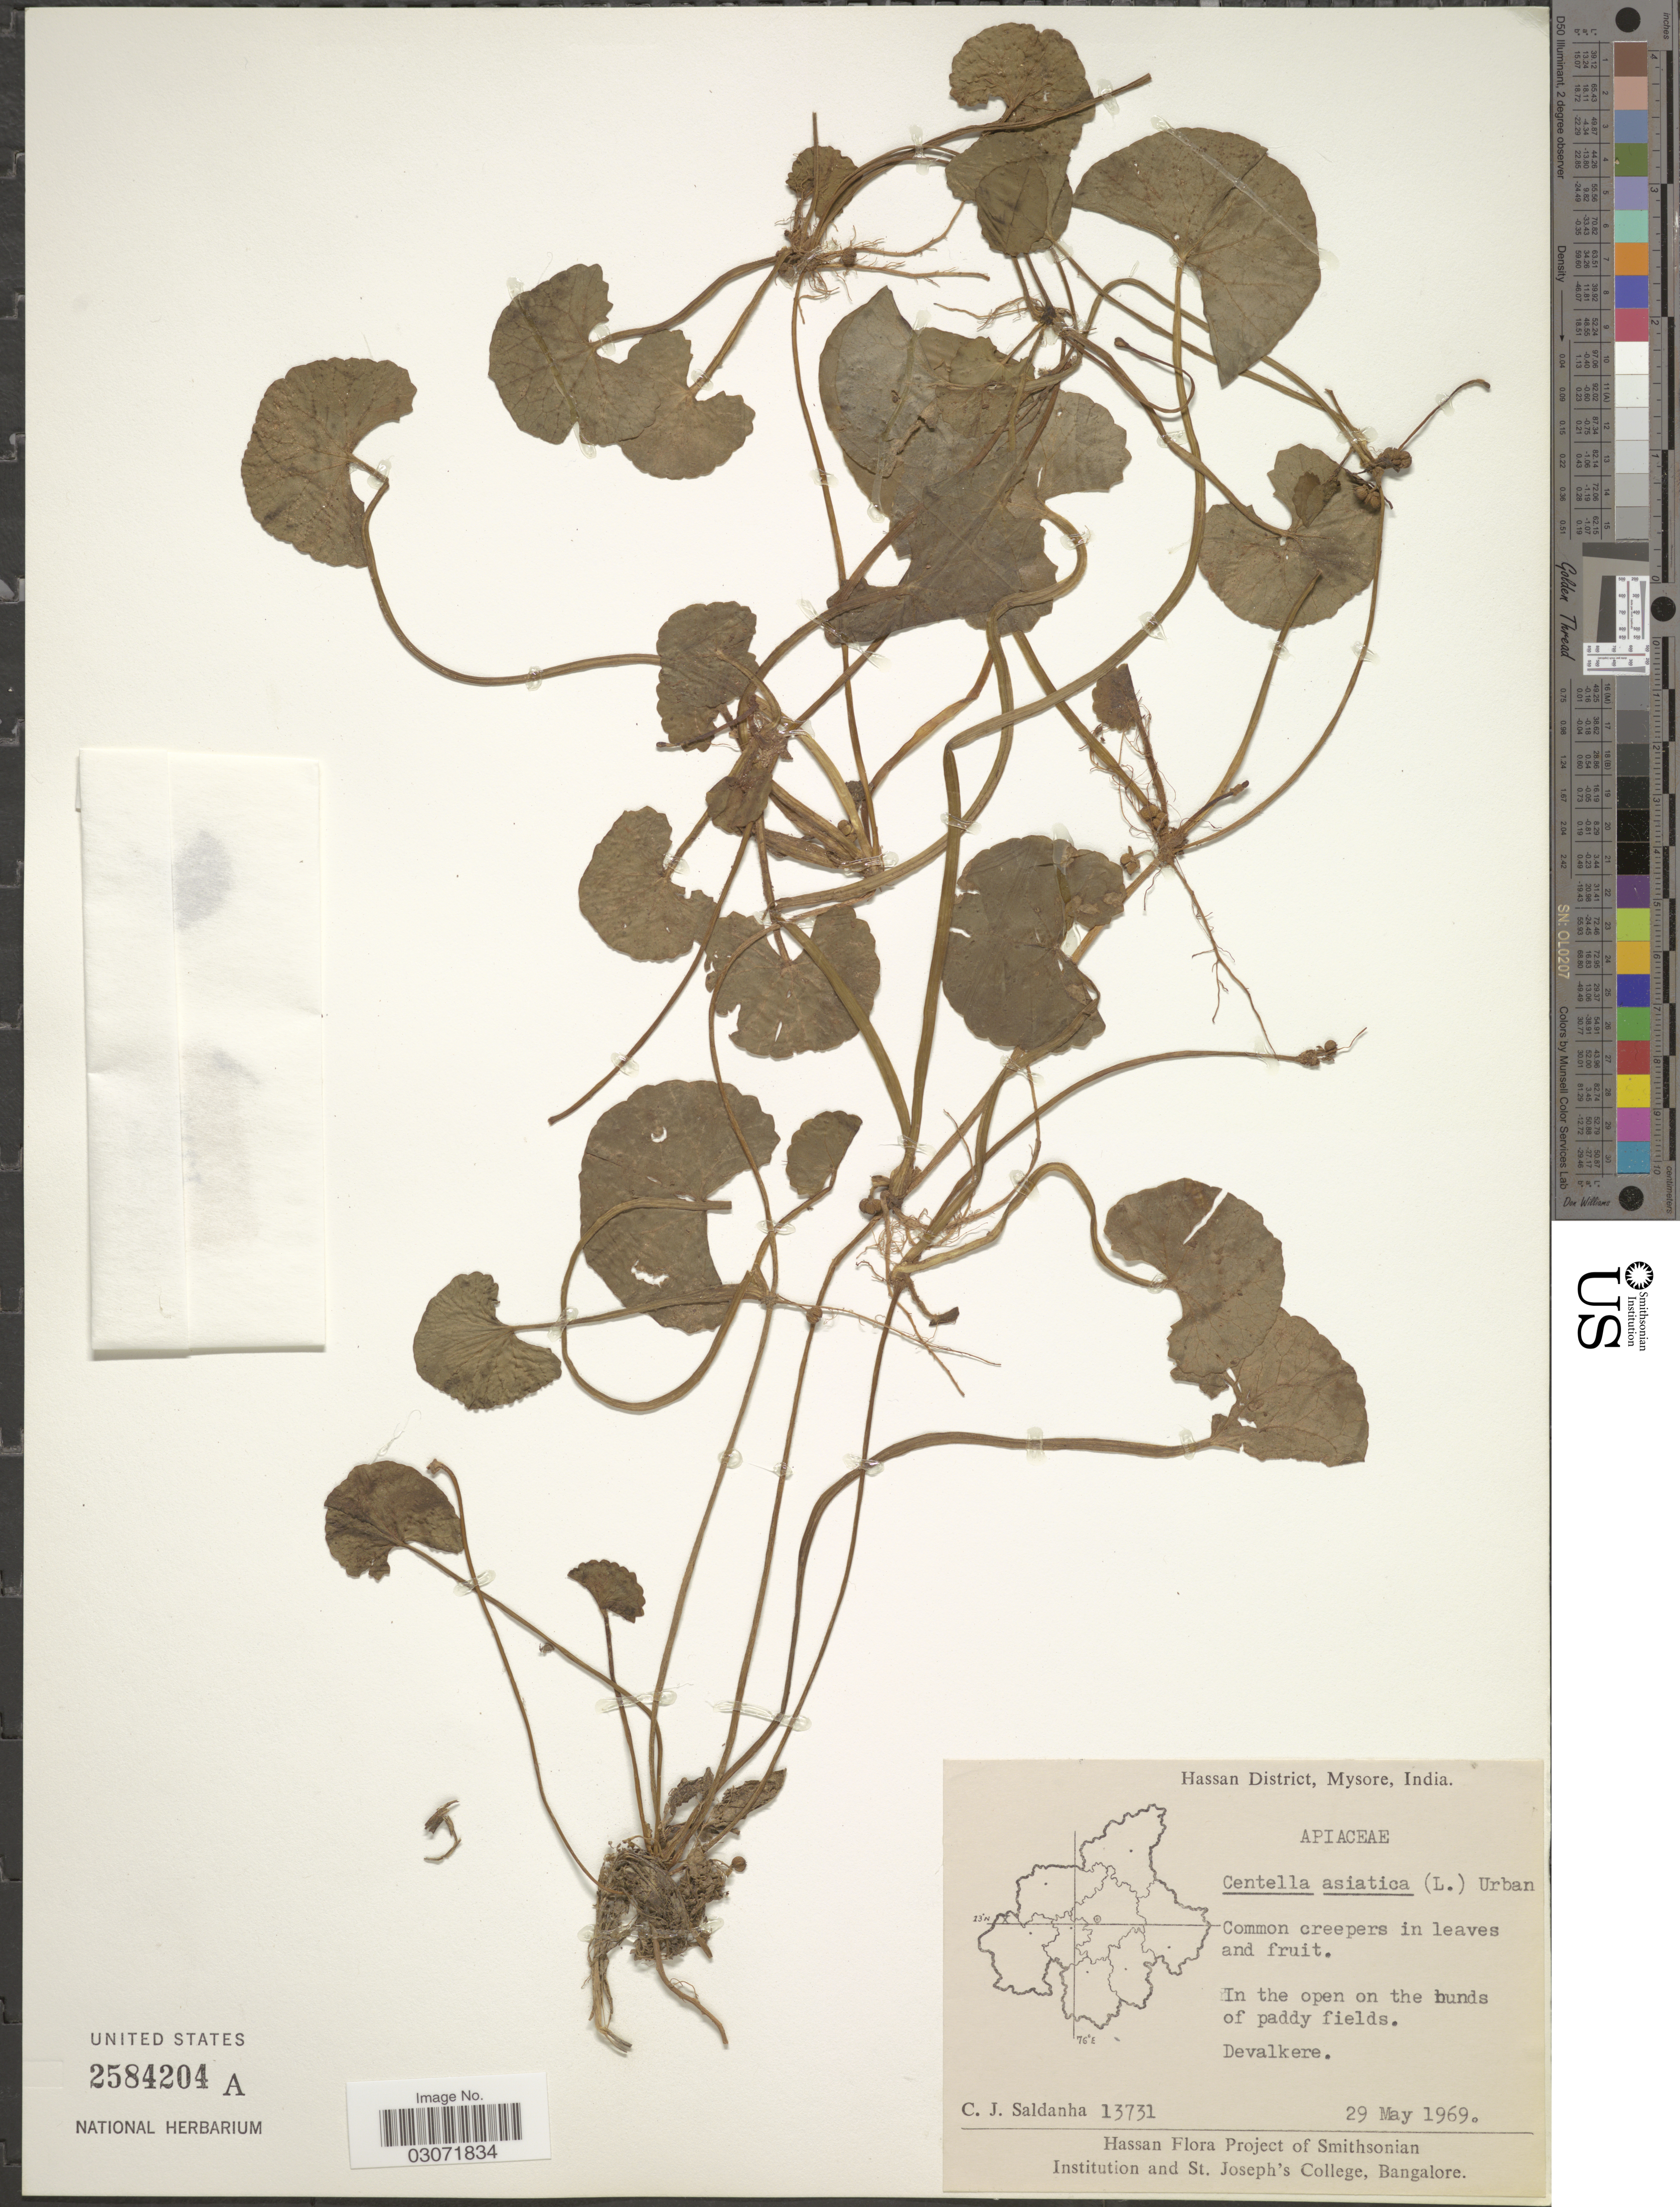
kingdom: Plantae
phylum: Tracheophyta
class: Magnoliopsida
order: Apiales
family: Apiaceae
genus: Centella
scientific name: Centella asiatica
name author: (L.) Urb.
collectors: C. J. Saldanha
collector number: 13731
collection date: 1969-05-29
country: India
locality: Hassan District, Mysore. Devalkere.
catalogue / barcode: US 2584204A